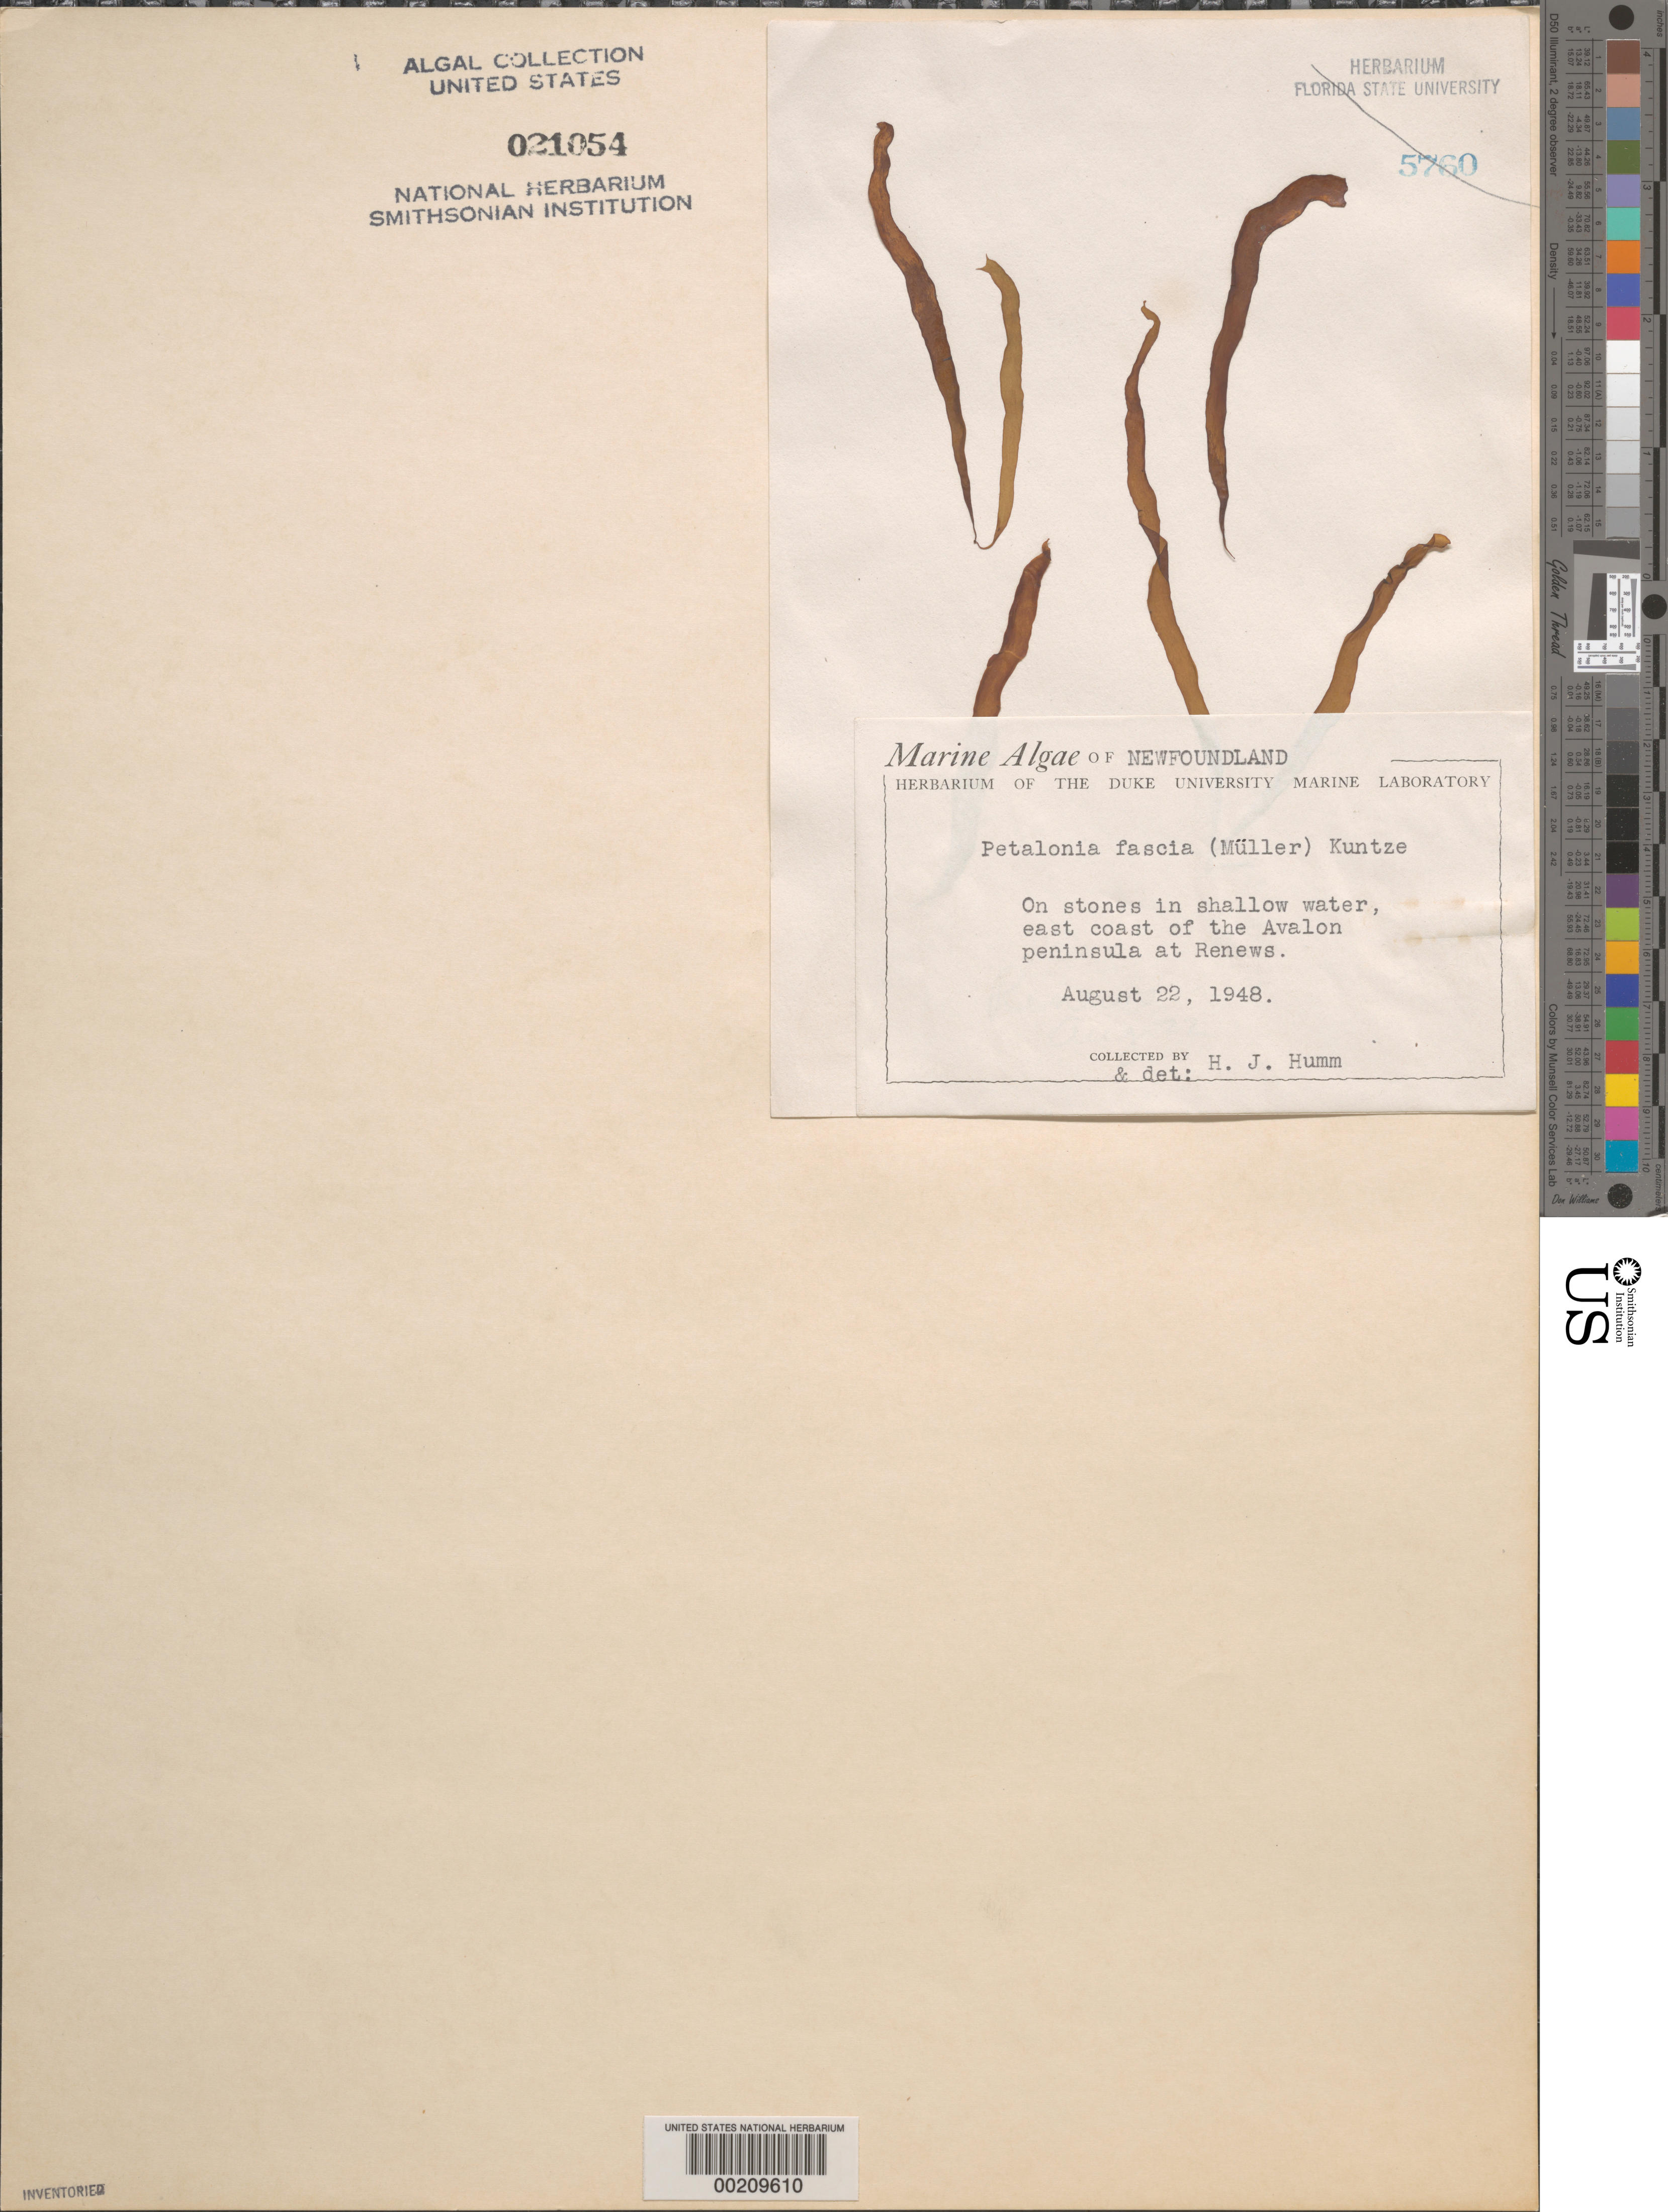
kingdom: Chromista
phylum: Ochrophyta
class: Phaeophyceae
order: Scytosiphonales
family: Scytosiphonaceae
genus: Petalonia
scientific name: Petalonia fascia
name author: (O.F. Müller) Kuntze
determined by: Humm, Harold J.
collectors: H. J. Humm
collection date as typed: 22 Aug 1948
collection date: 1948-08-22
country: Canada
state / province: Newfoundland and Labrador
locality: Renews, Avalon Peninsula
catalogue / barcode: US 21054